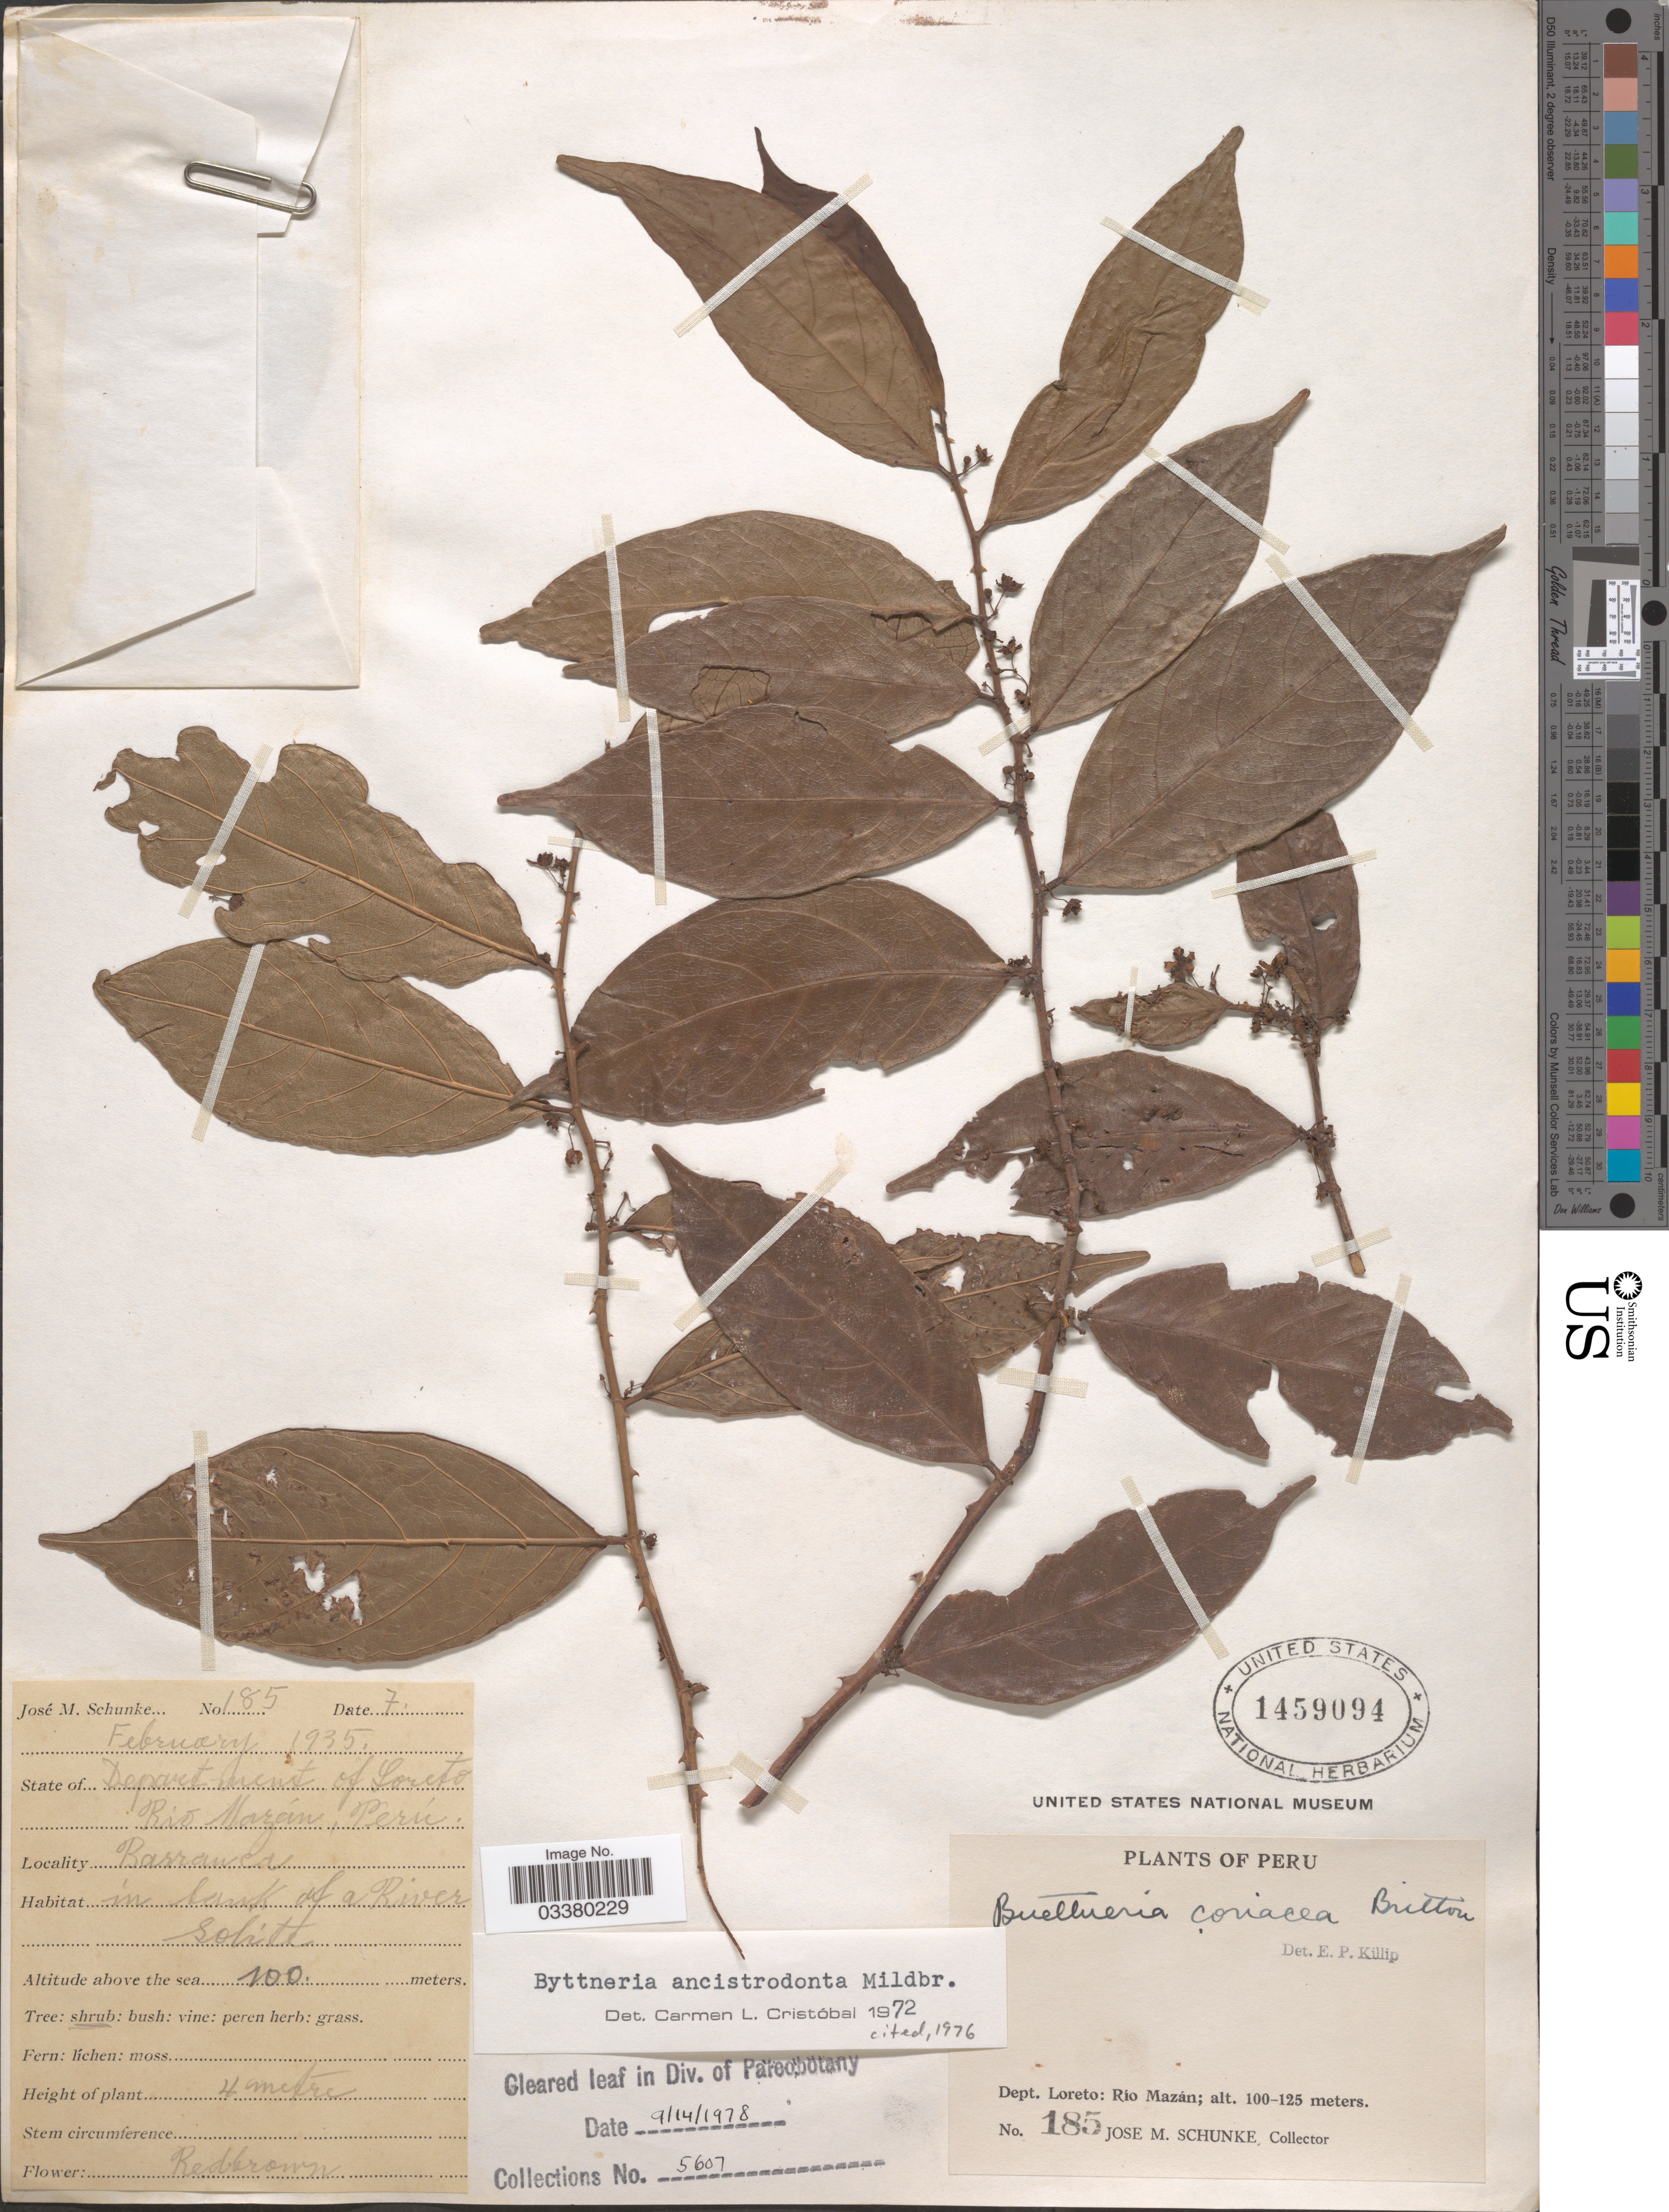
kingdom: Plantae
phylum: Tracheophyta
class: Magnoliopsida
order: Malvales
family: Malvaceae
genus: Byttneria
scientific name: Byttneria ancistrodonta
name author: Mildbr.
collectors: J. M. Schunke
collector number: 185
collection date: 1935-02-07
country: Peru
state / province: Loreto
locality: Department of Loreto. Río Mazán. Barranca.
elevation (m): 100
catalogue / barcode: US 1459094